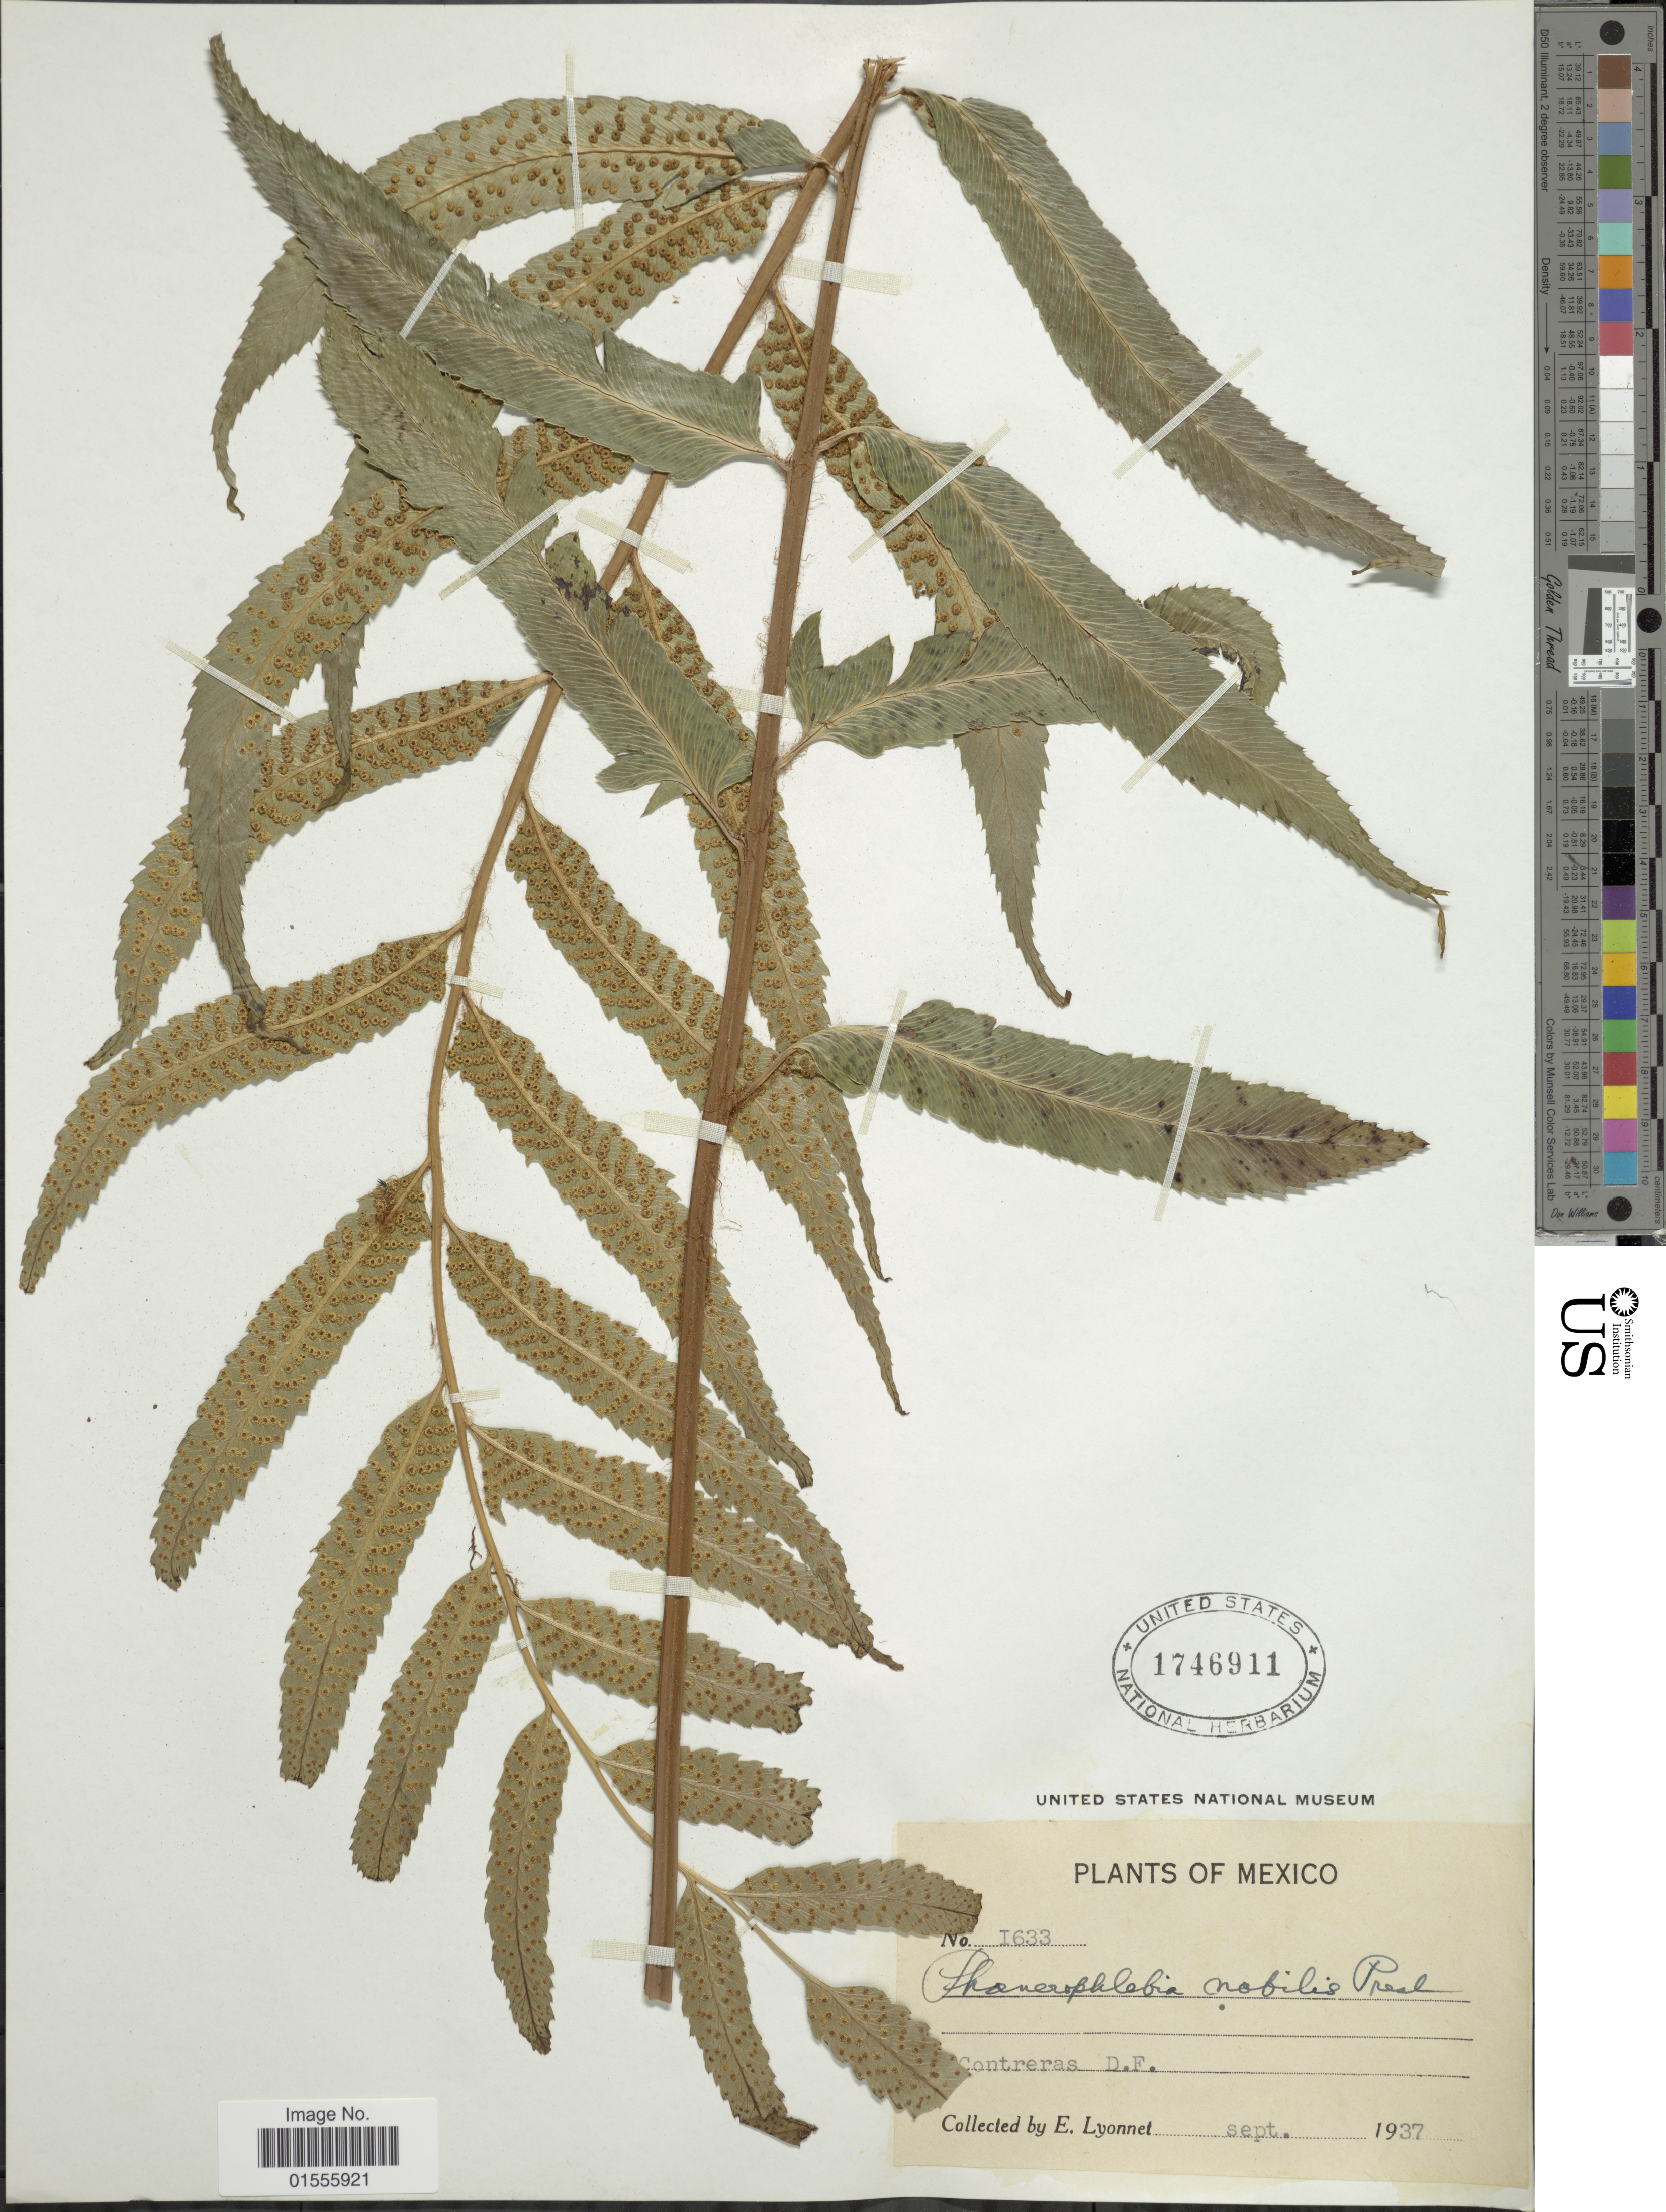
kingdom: Plantae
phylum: Tracheophyta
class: Polypodiopsida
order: Polypodiales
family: Dryopteridaceae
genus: Phanerophlebia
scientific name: Phanerophlebia nobilis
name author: (Schltdl. & Cham.) C. Presl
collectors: E. Lyonnet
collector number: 1633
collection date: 1937-09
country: Mexico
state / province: Distrito Federal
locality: Contreras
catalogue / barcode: US 1746911